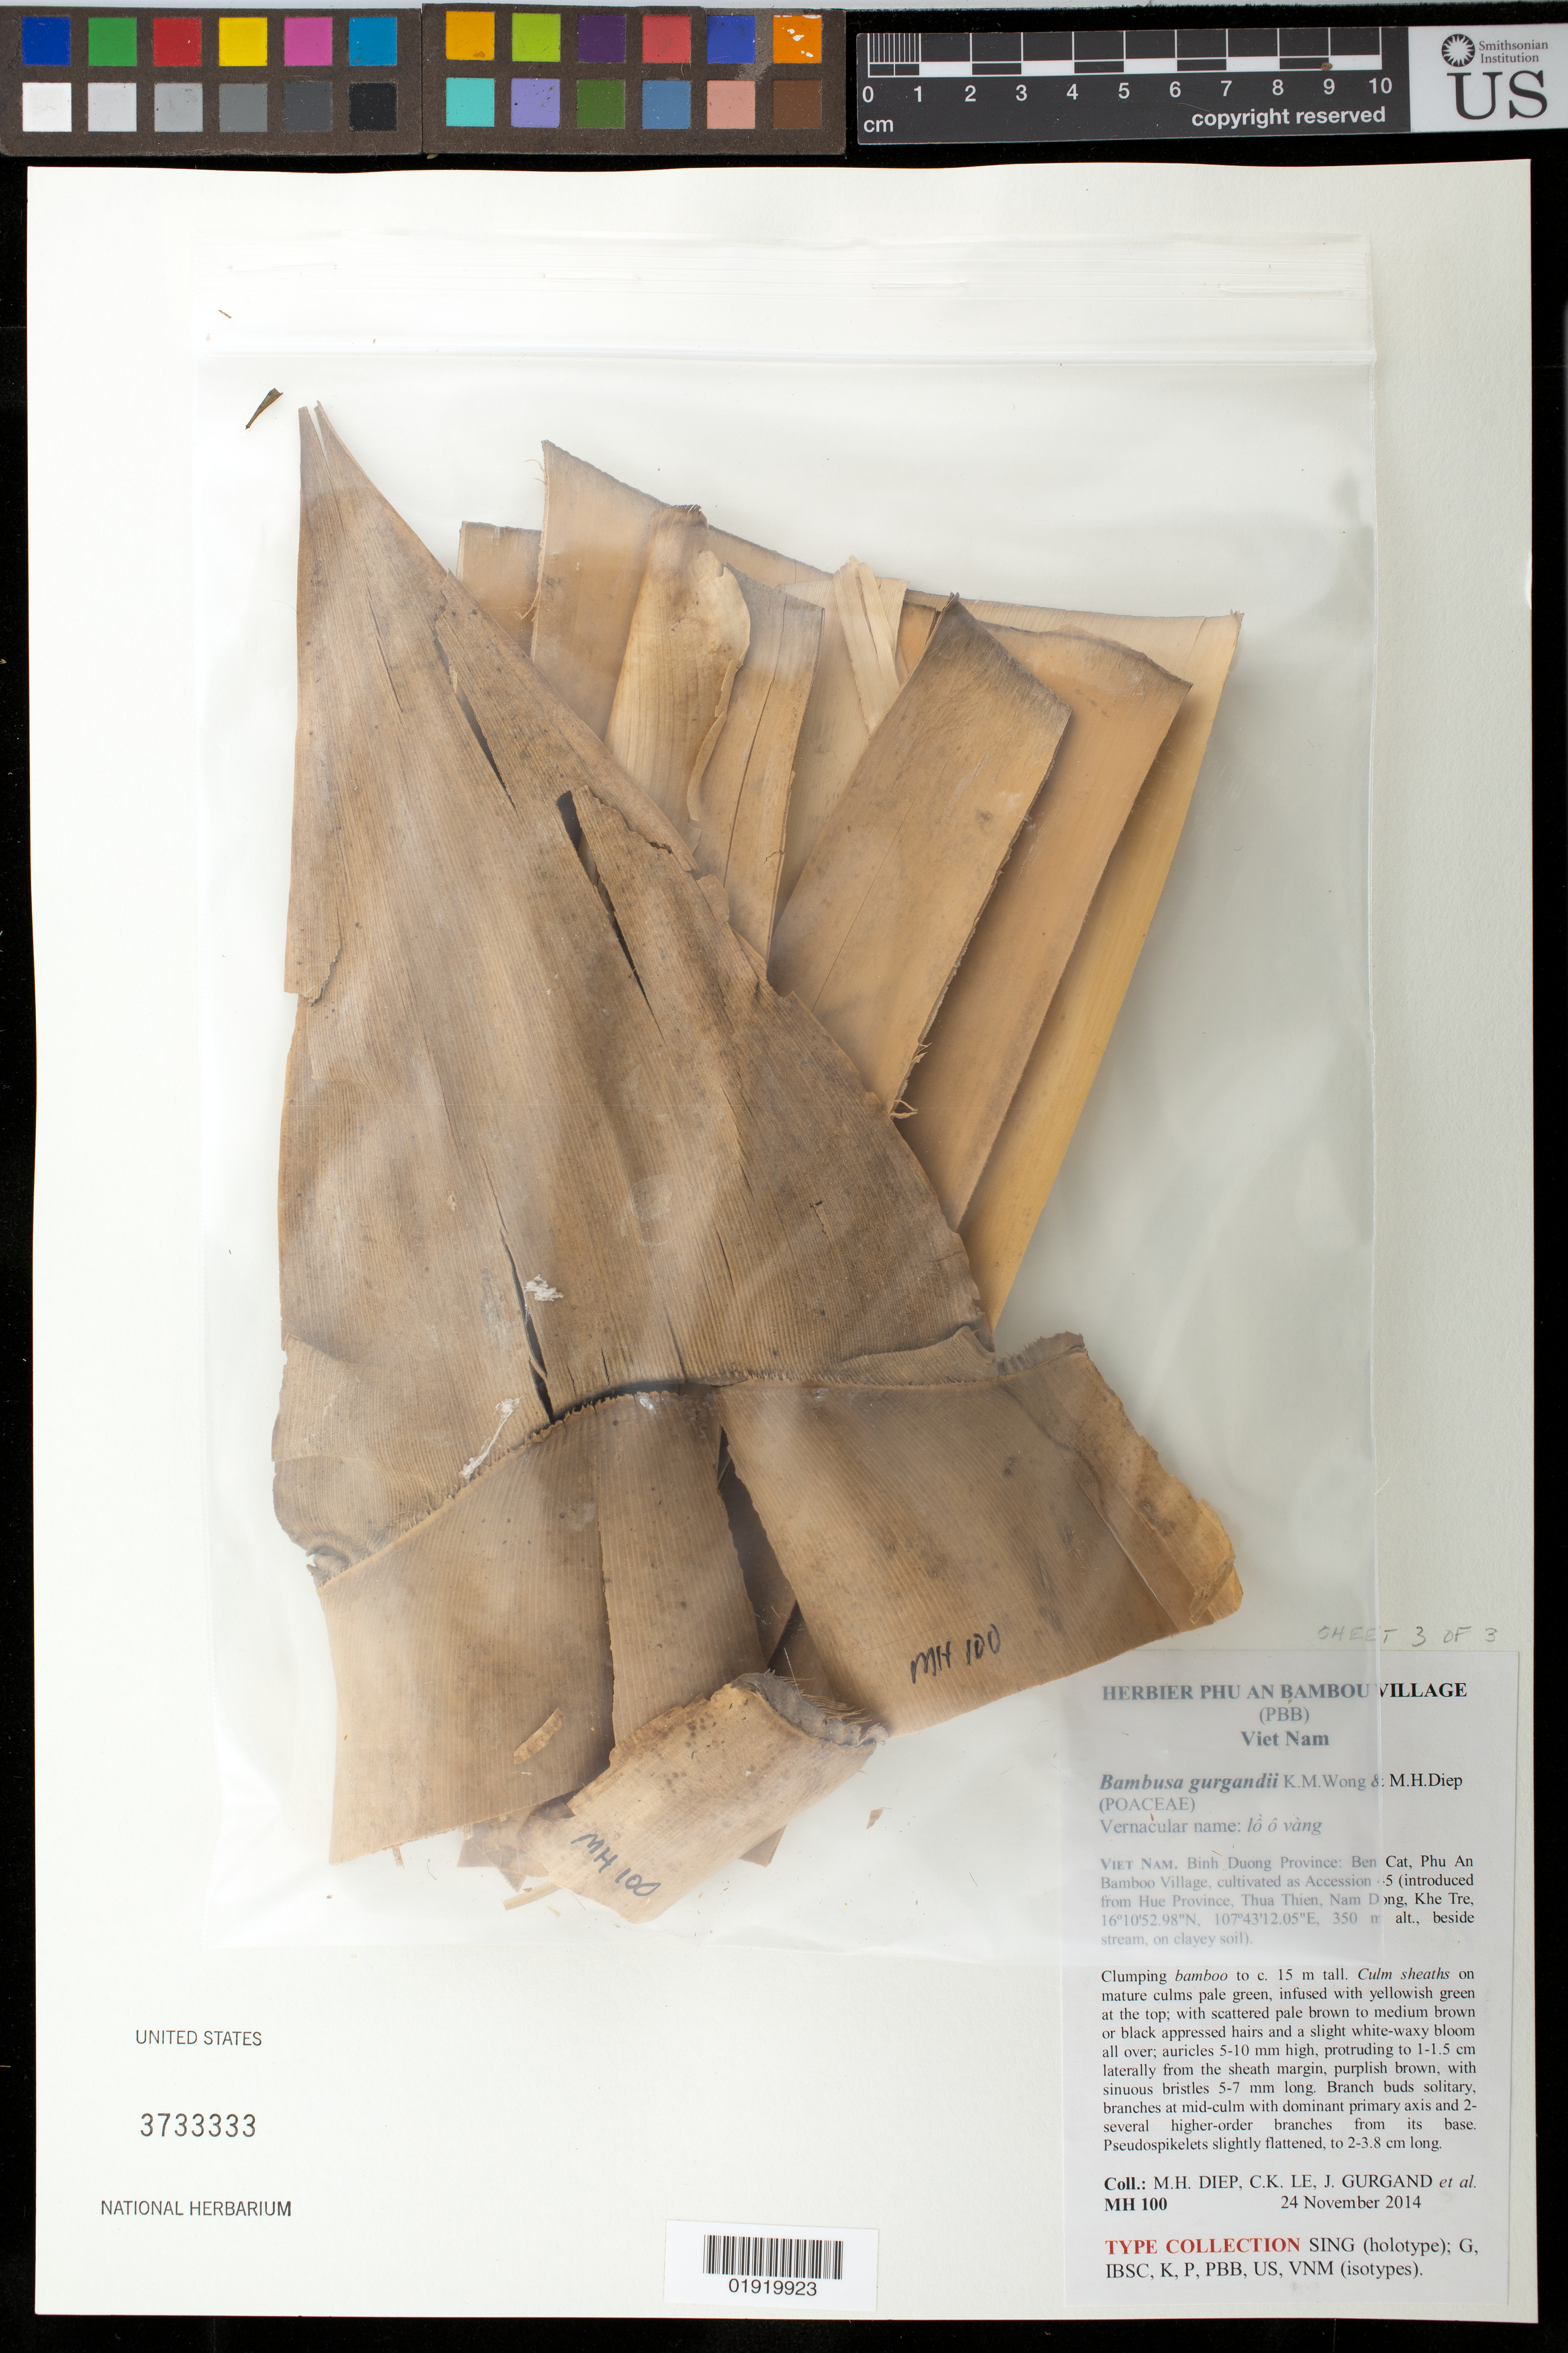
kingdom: Plantae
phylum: Tracheophyta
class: Liliopsida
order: Poales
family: Poaceae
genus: Bambusa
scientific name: Bambusa gurgandii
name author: K.M. Wong & Diep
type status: Isotype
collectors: M. H. Diep et al.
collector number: MH 100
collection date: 2014-11-24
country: Vietnam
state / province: Binh Duong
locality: Binh Duong Province: Ben Cat, Phu An Bamboo Village, cultivated as Accession 45 (introduced from Hue Province, Thua Thien, Nam Dong, Khe Tre)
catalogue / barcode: US 3733333